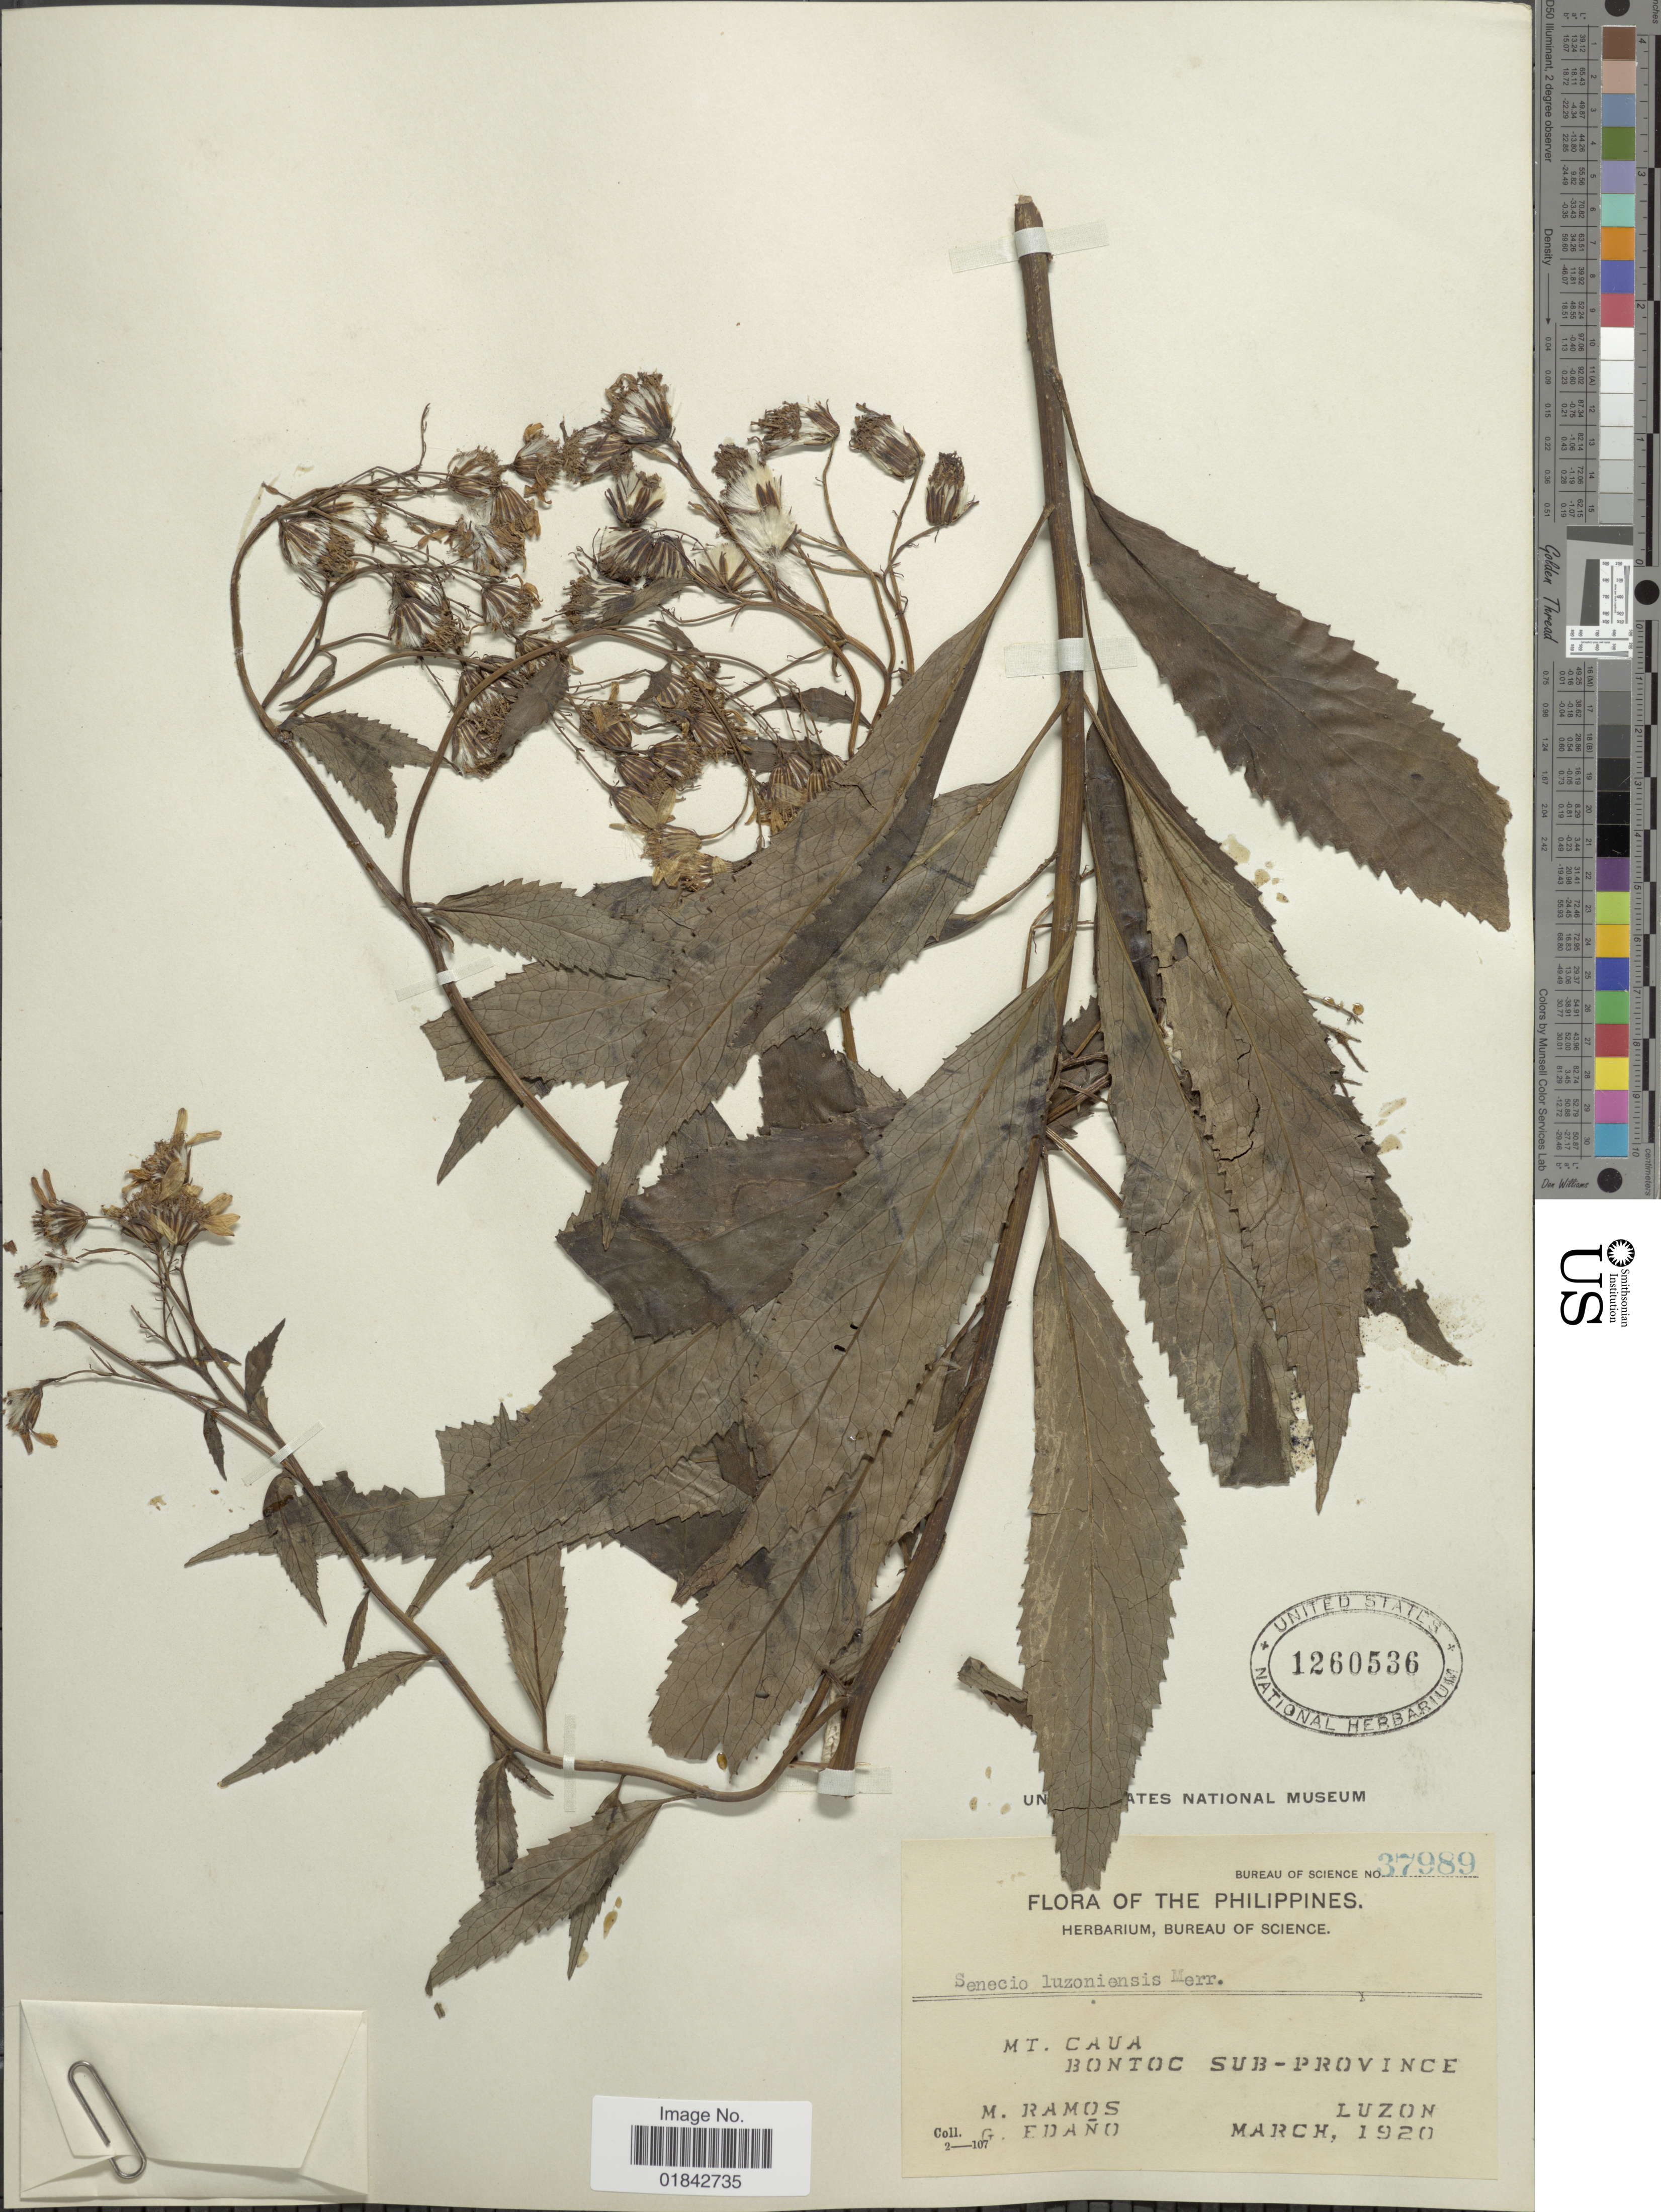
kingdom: Plantae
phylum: Tracheophyta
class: Magnoliopsida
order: Asterales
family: Asteraceae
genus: Senecio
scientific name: Senecio luzoniensis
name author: Merr.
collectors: M. Ramos & G. Edaño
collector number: Bureau of Science 37989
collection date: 1920-03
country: Philippines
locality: Mt. Caua, Bontoc Sub-Province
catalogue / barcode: US 1260536